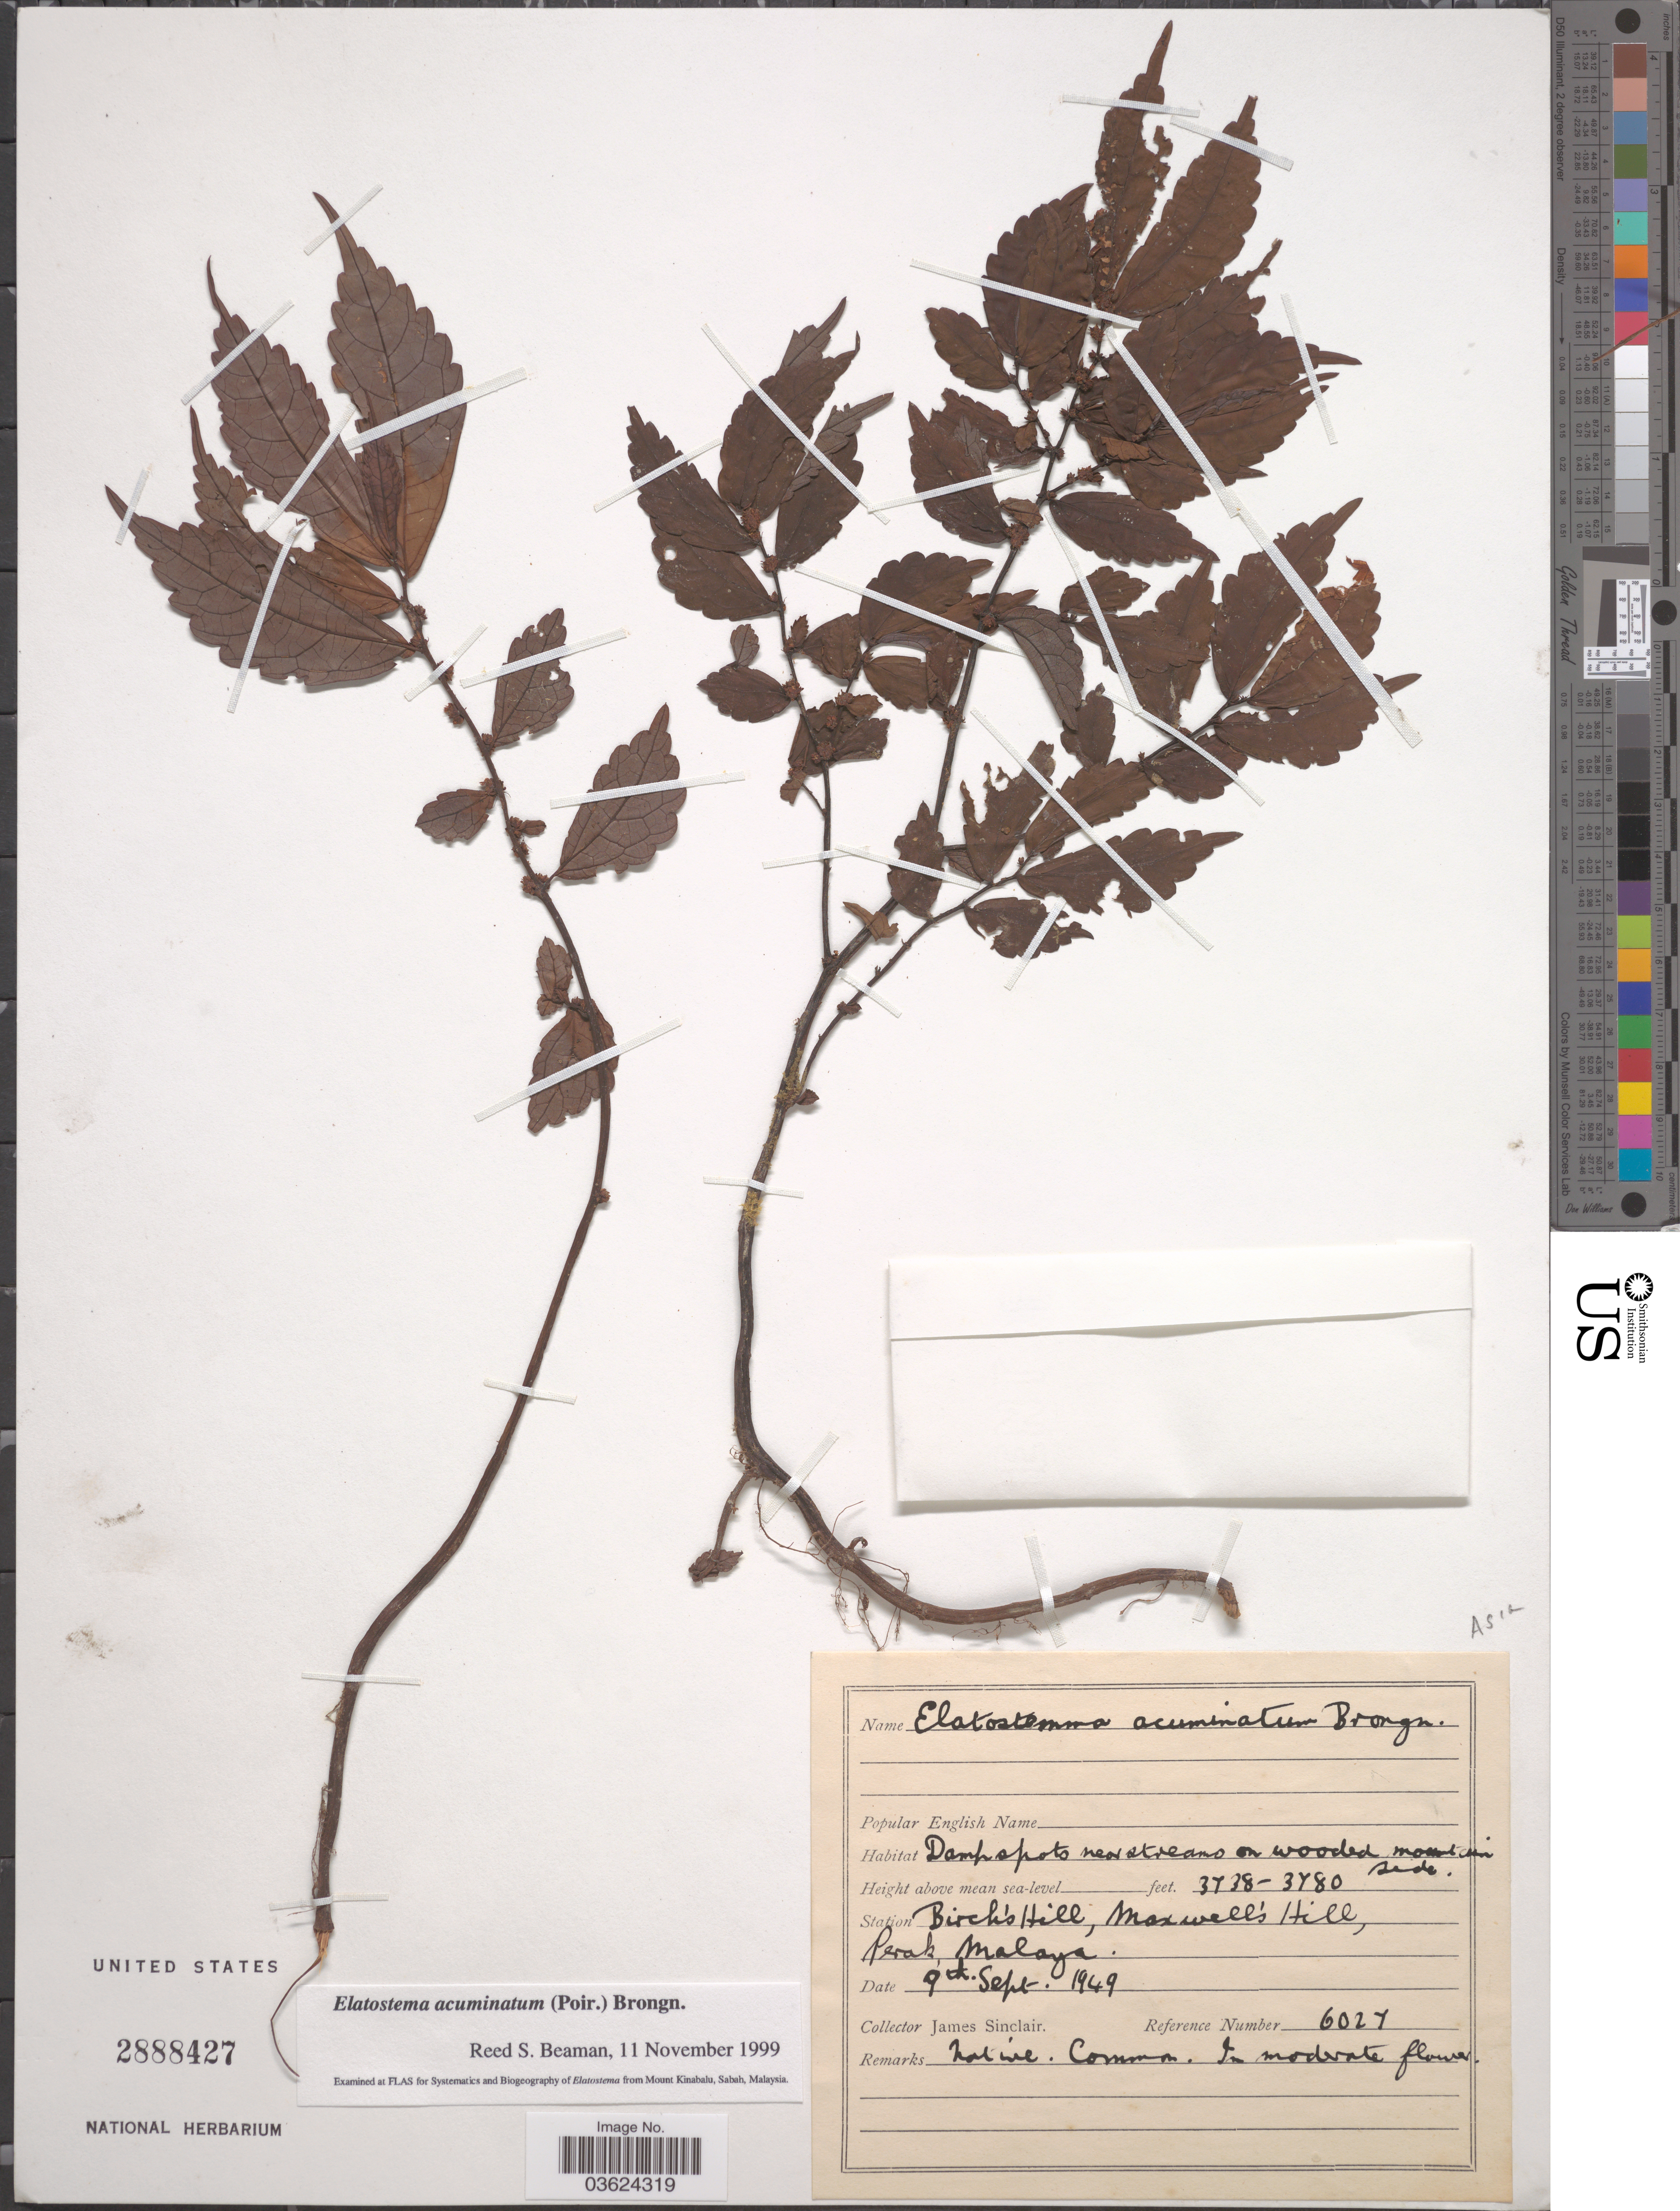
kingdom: Plantae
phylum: Tracheophyta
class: Magnoliopsida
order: Rosales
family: Urticaceae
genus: Elatostema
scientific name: Elatostema acuminatum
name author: (Poir.) Brongn.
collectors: J. Sinclair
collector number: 6027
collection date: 1949-09-09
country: Malaysia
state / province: Perak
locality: Station Birch's Hill, Maxwell's Hill.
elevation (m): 1139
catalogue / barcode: US 2888427